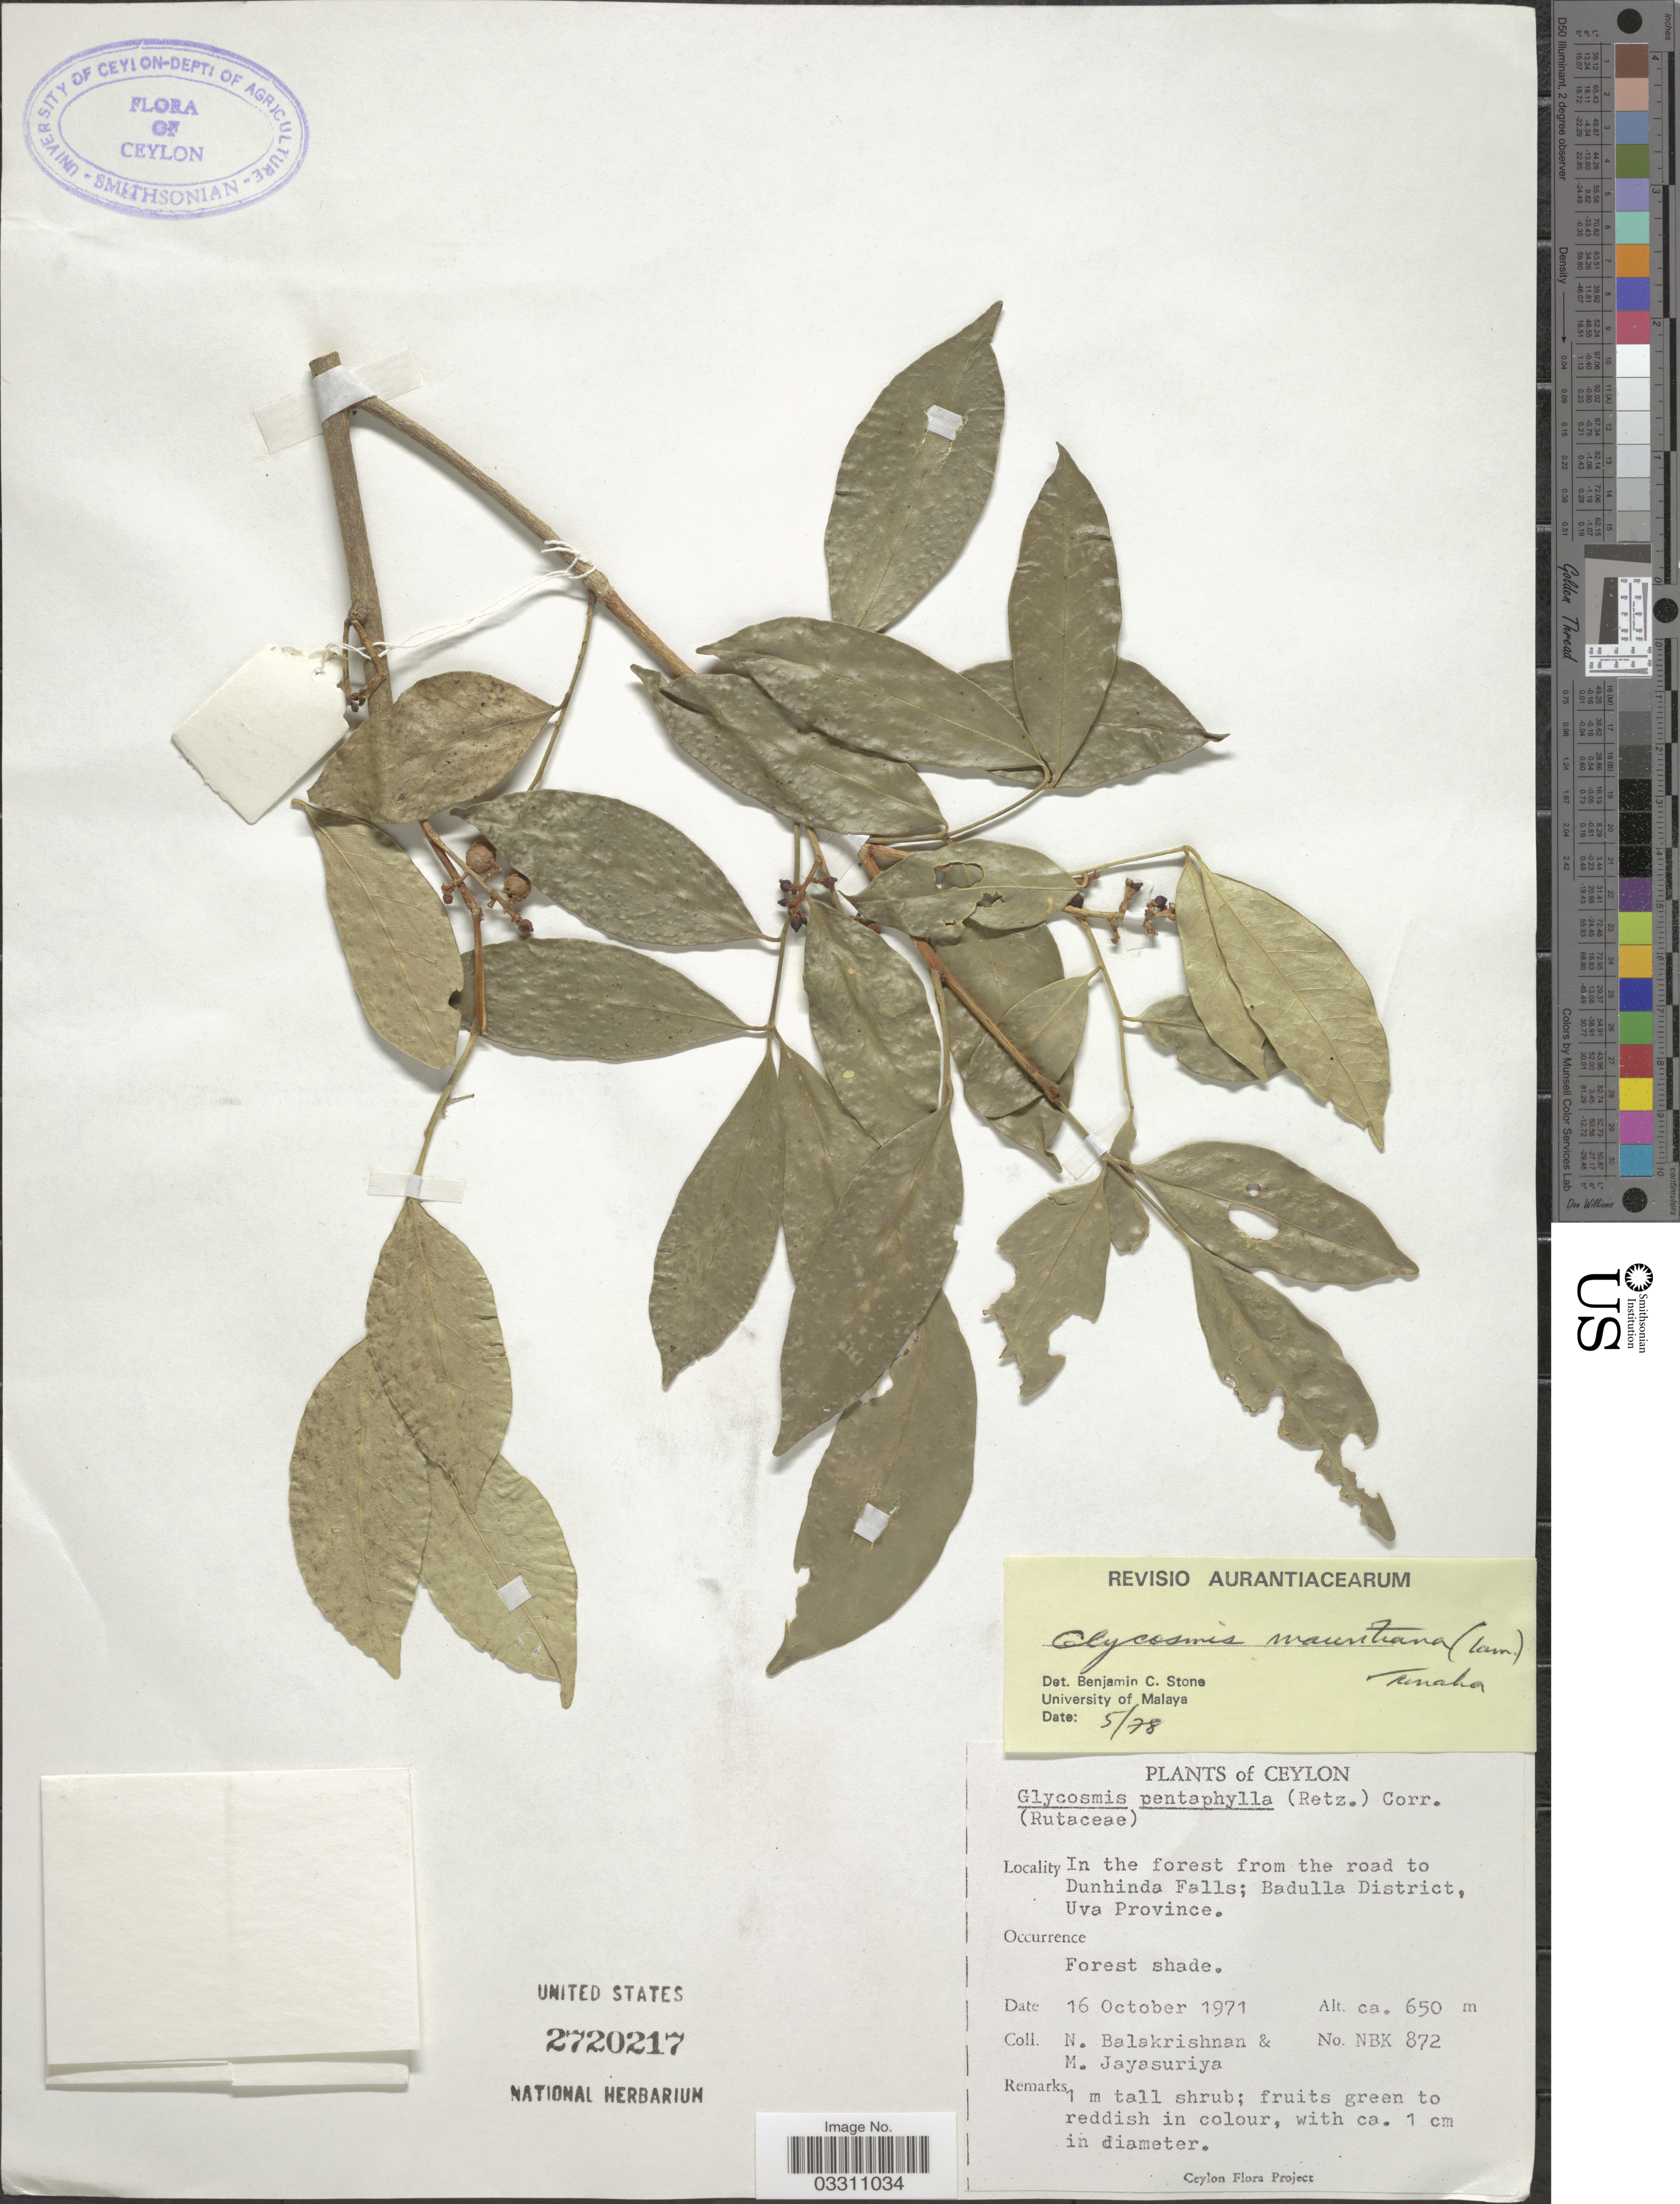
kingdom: Plantae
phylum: Tracheophyta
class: Magnoliopsida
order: Sapindales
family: Rutaceae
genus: Glycosmis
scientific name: Glycosmis mauritiana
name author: (Lamkey) Tanaka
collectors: N. Balakrishnan & M. Jayasuriya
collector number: NBK872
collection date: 1971-10-16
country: Sri Lanka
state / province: Uva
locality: Ceylon, In the forest from the road to Dunhinda Falls; Badulla District.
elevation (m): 650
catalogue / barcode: US 2720217